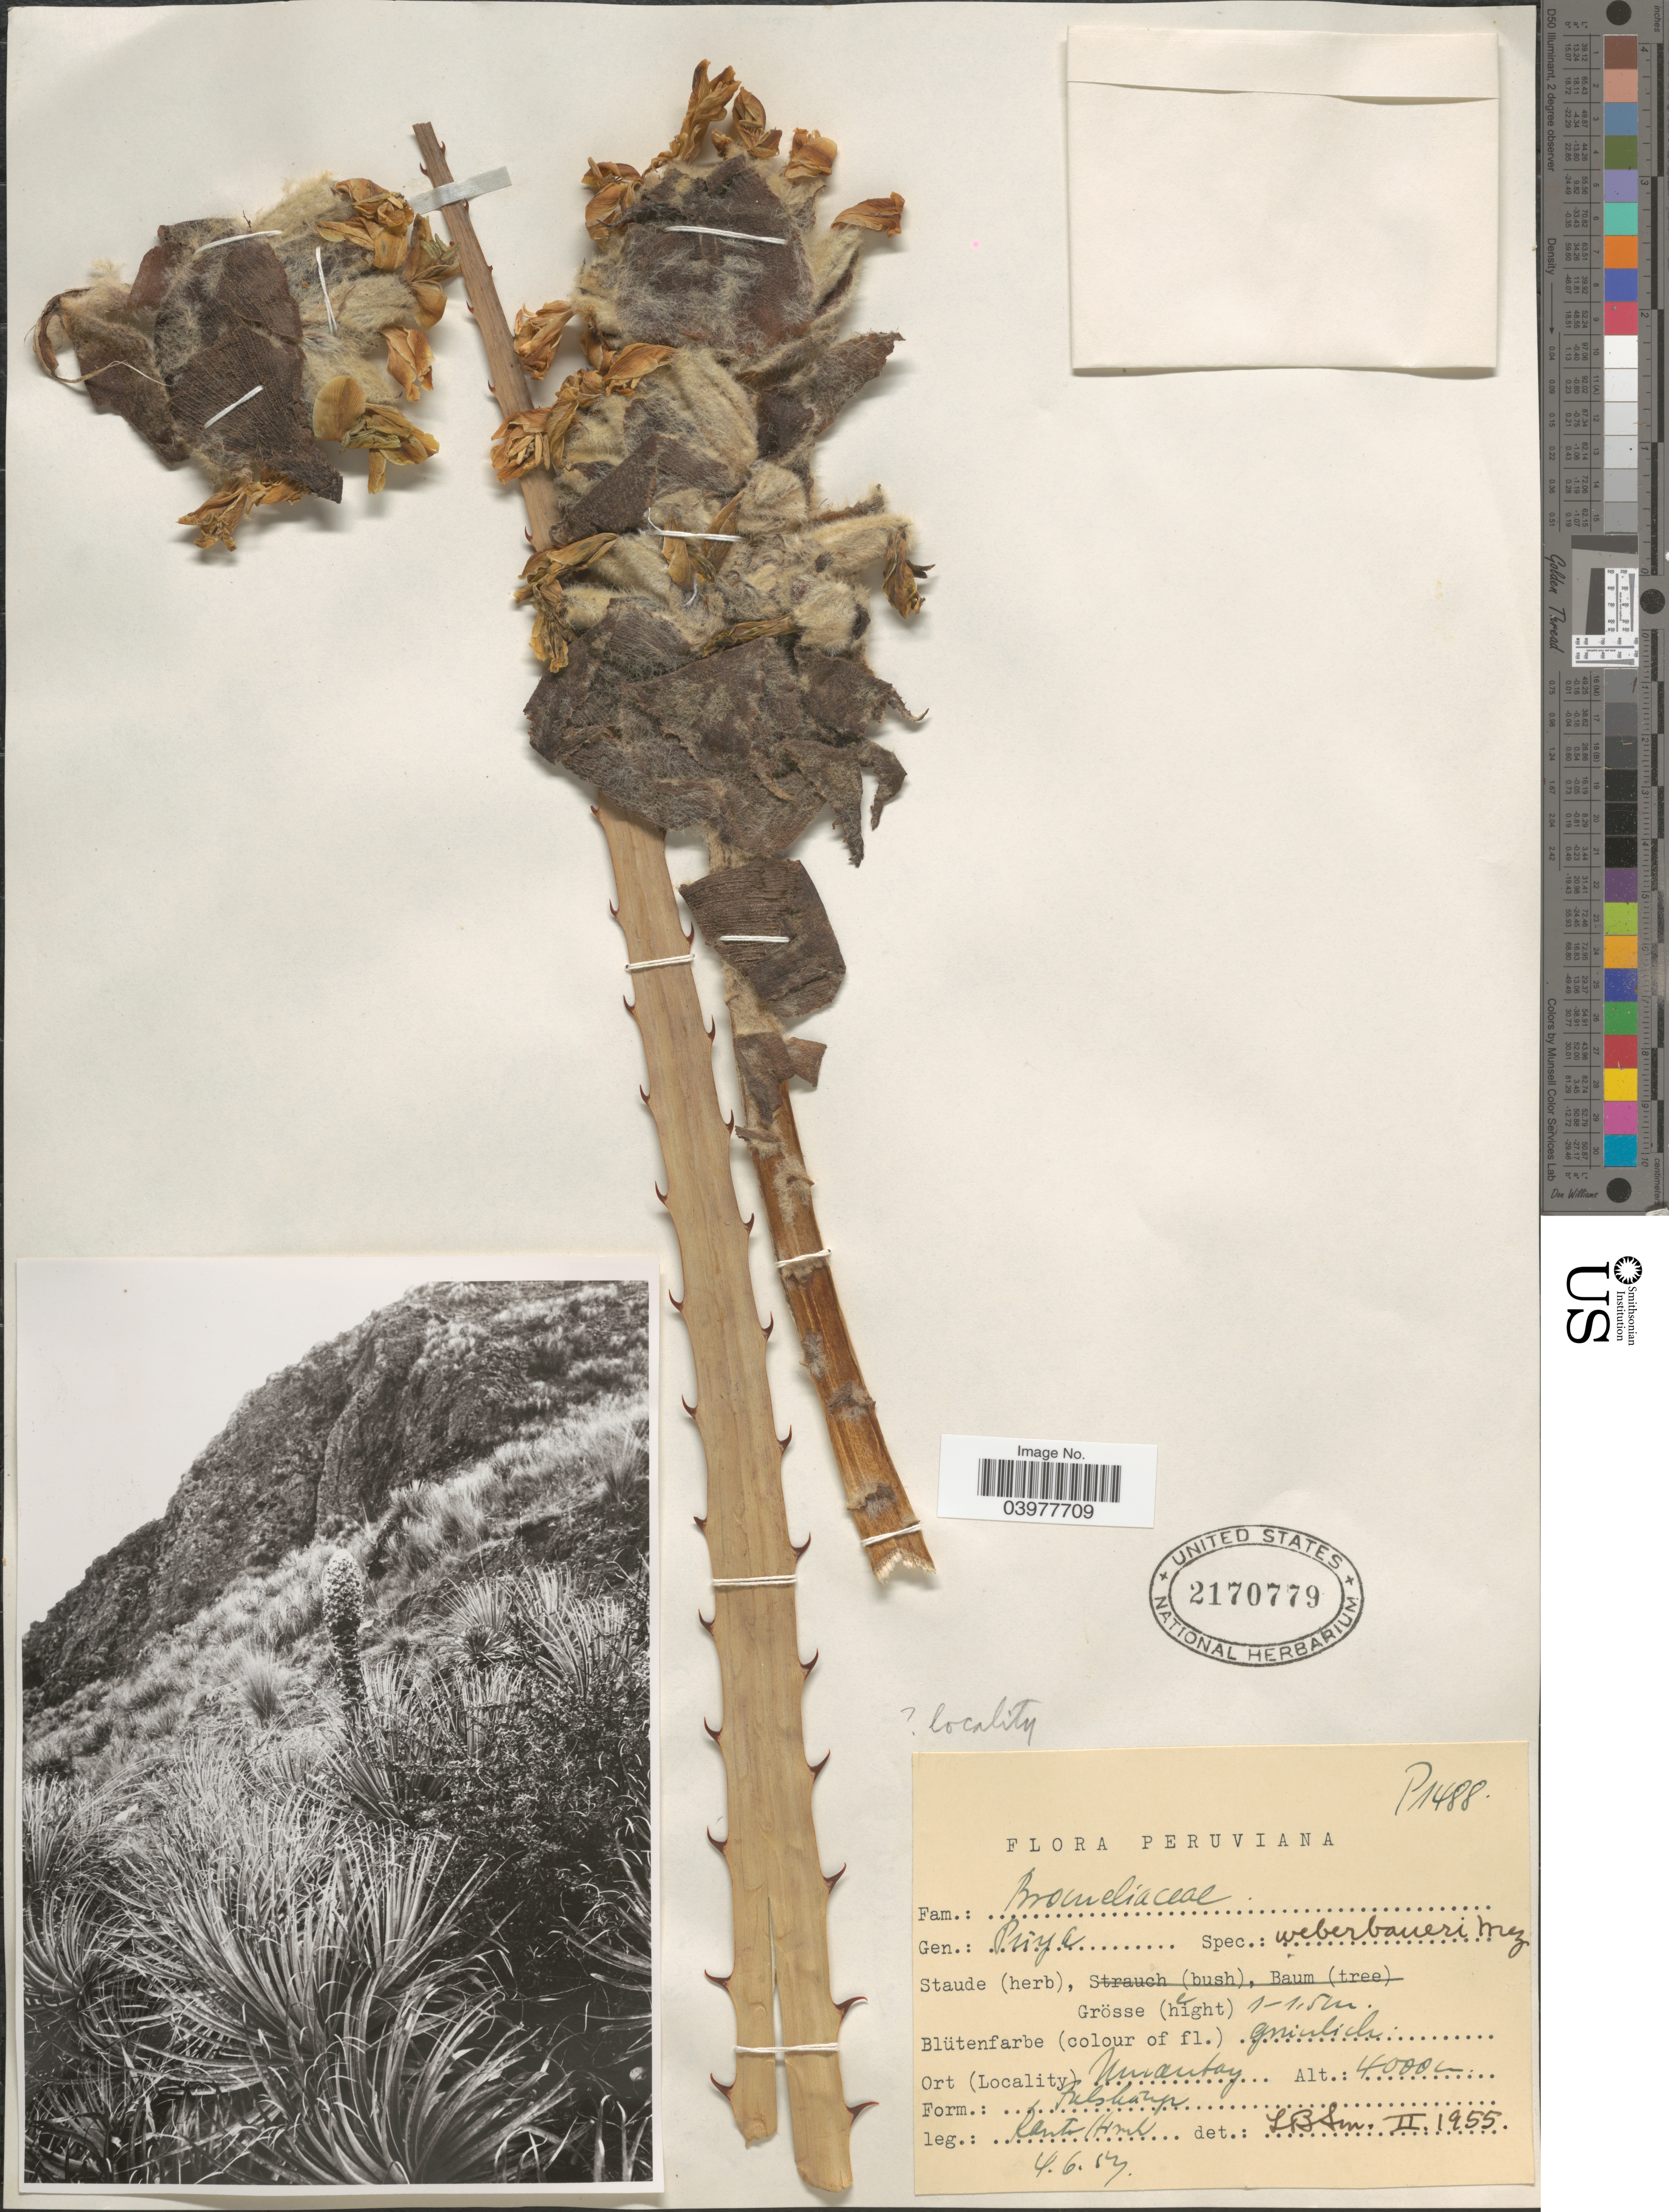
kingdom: Plantae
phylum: Tracheophyta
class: Liliopsida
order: Poales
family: Bromeliaceae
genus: Puya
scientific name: Puya weberbaueri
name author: Mez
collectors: W. Rauh & G. Hirsch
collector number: P1488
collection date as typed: Transcribed d/m/y: 4/6/54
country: Peru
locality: Umantay.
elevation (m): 4000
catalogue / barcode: US 2170779